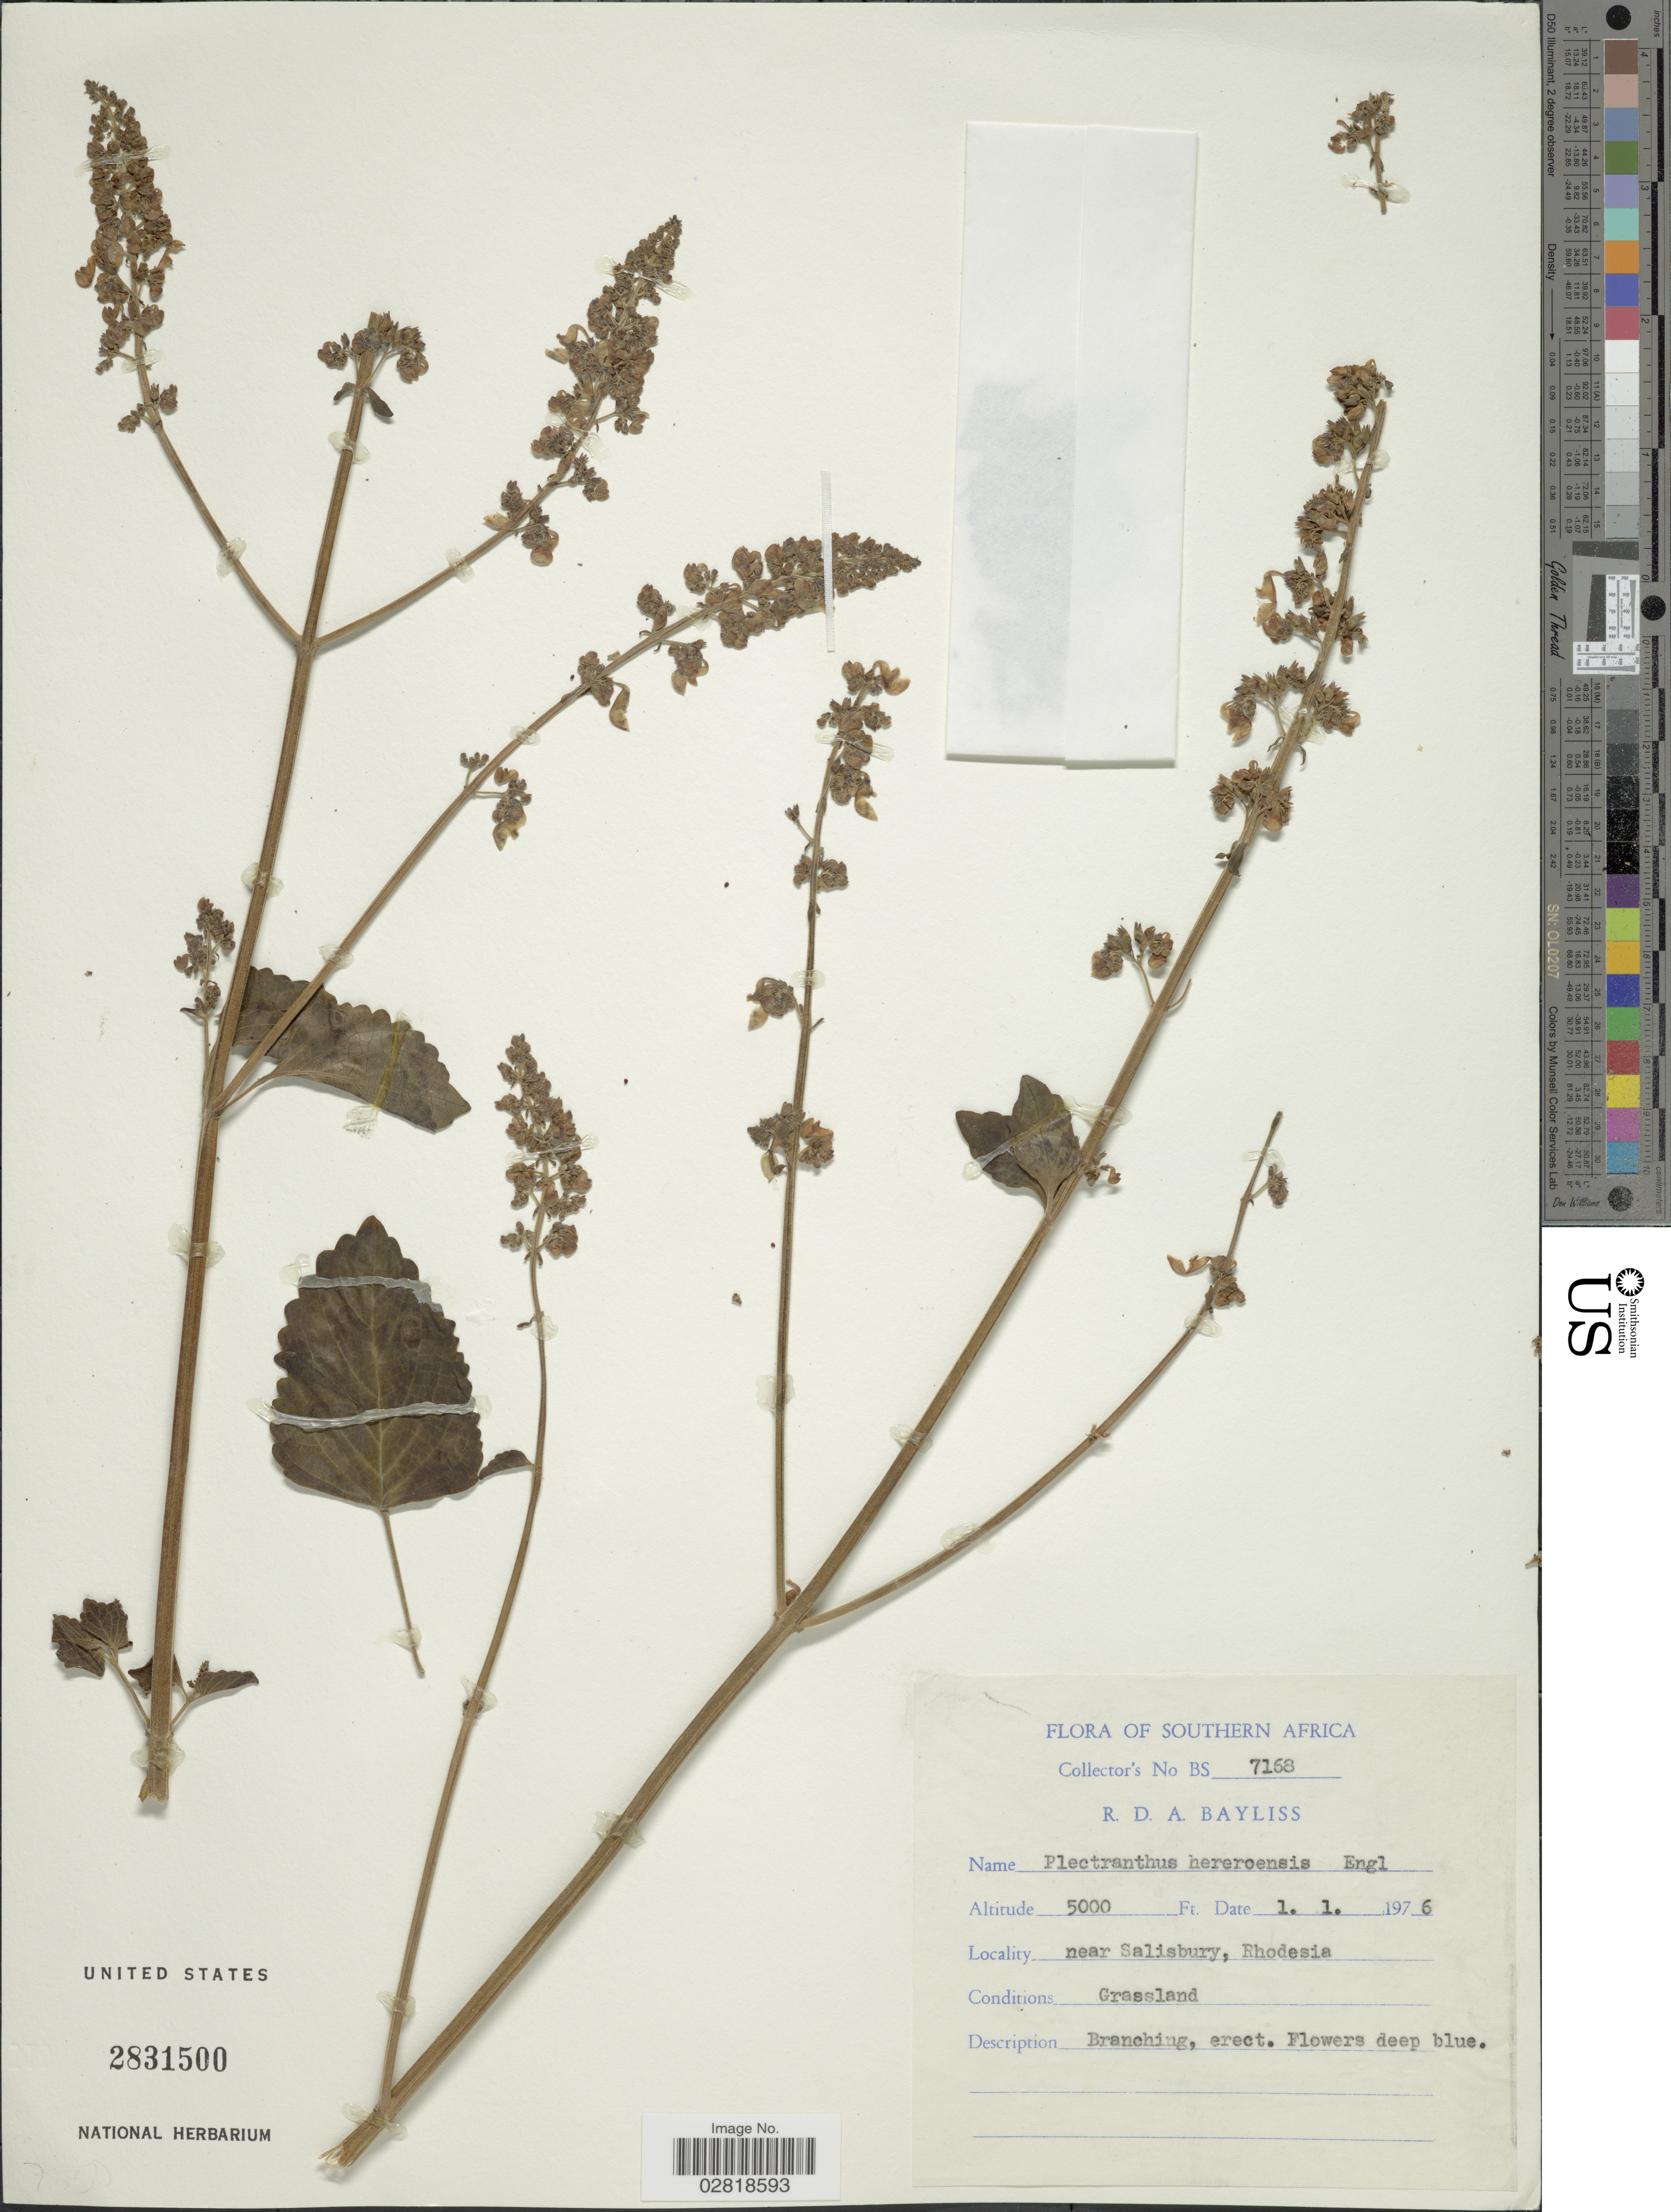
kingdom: Plantae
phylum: Tracheophyta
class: Magnoliopsida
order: Lamiales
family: Lamiaceae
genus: Plectranthus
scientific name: Plectranthus hereroensis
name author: Engl.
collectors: R. Bayliss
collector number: BS7168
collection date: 1976-01-01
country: Zimbabwe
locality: Southern Africa. Near Salisbury, Rhodesia.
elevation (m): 1524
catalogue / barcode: US 2831500